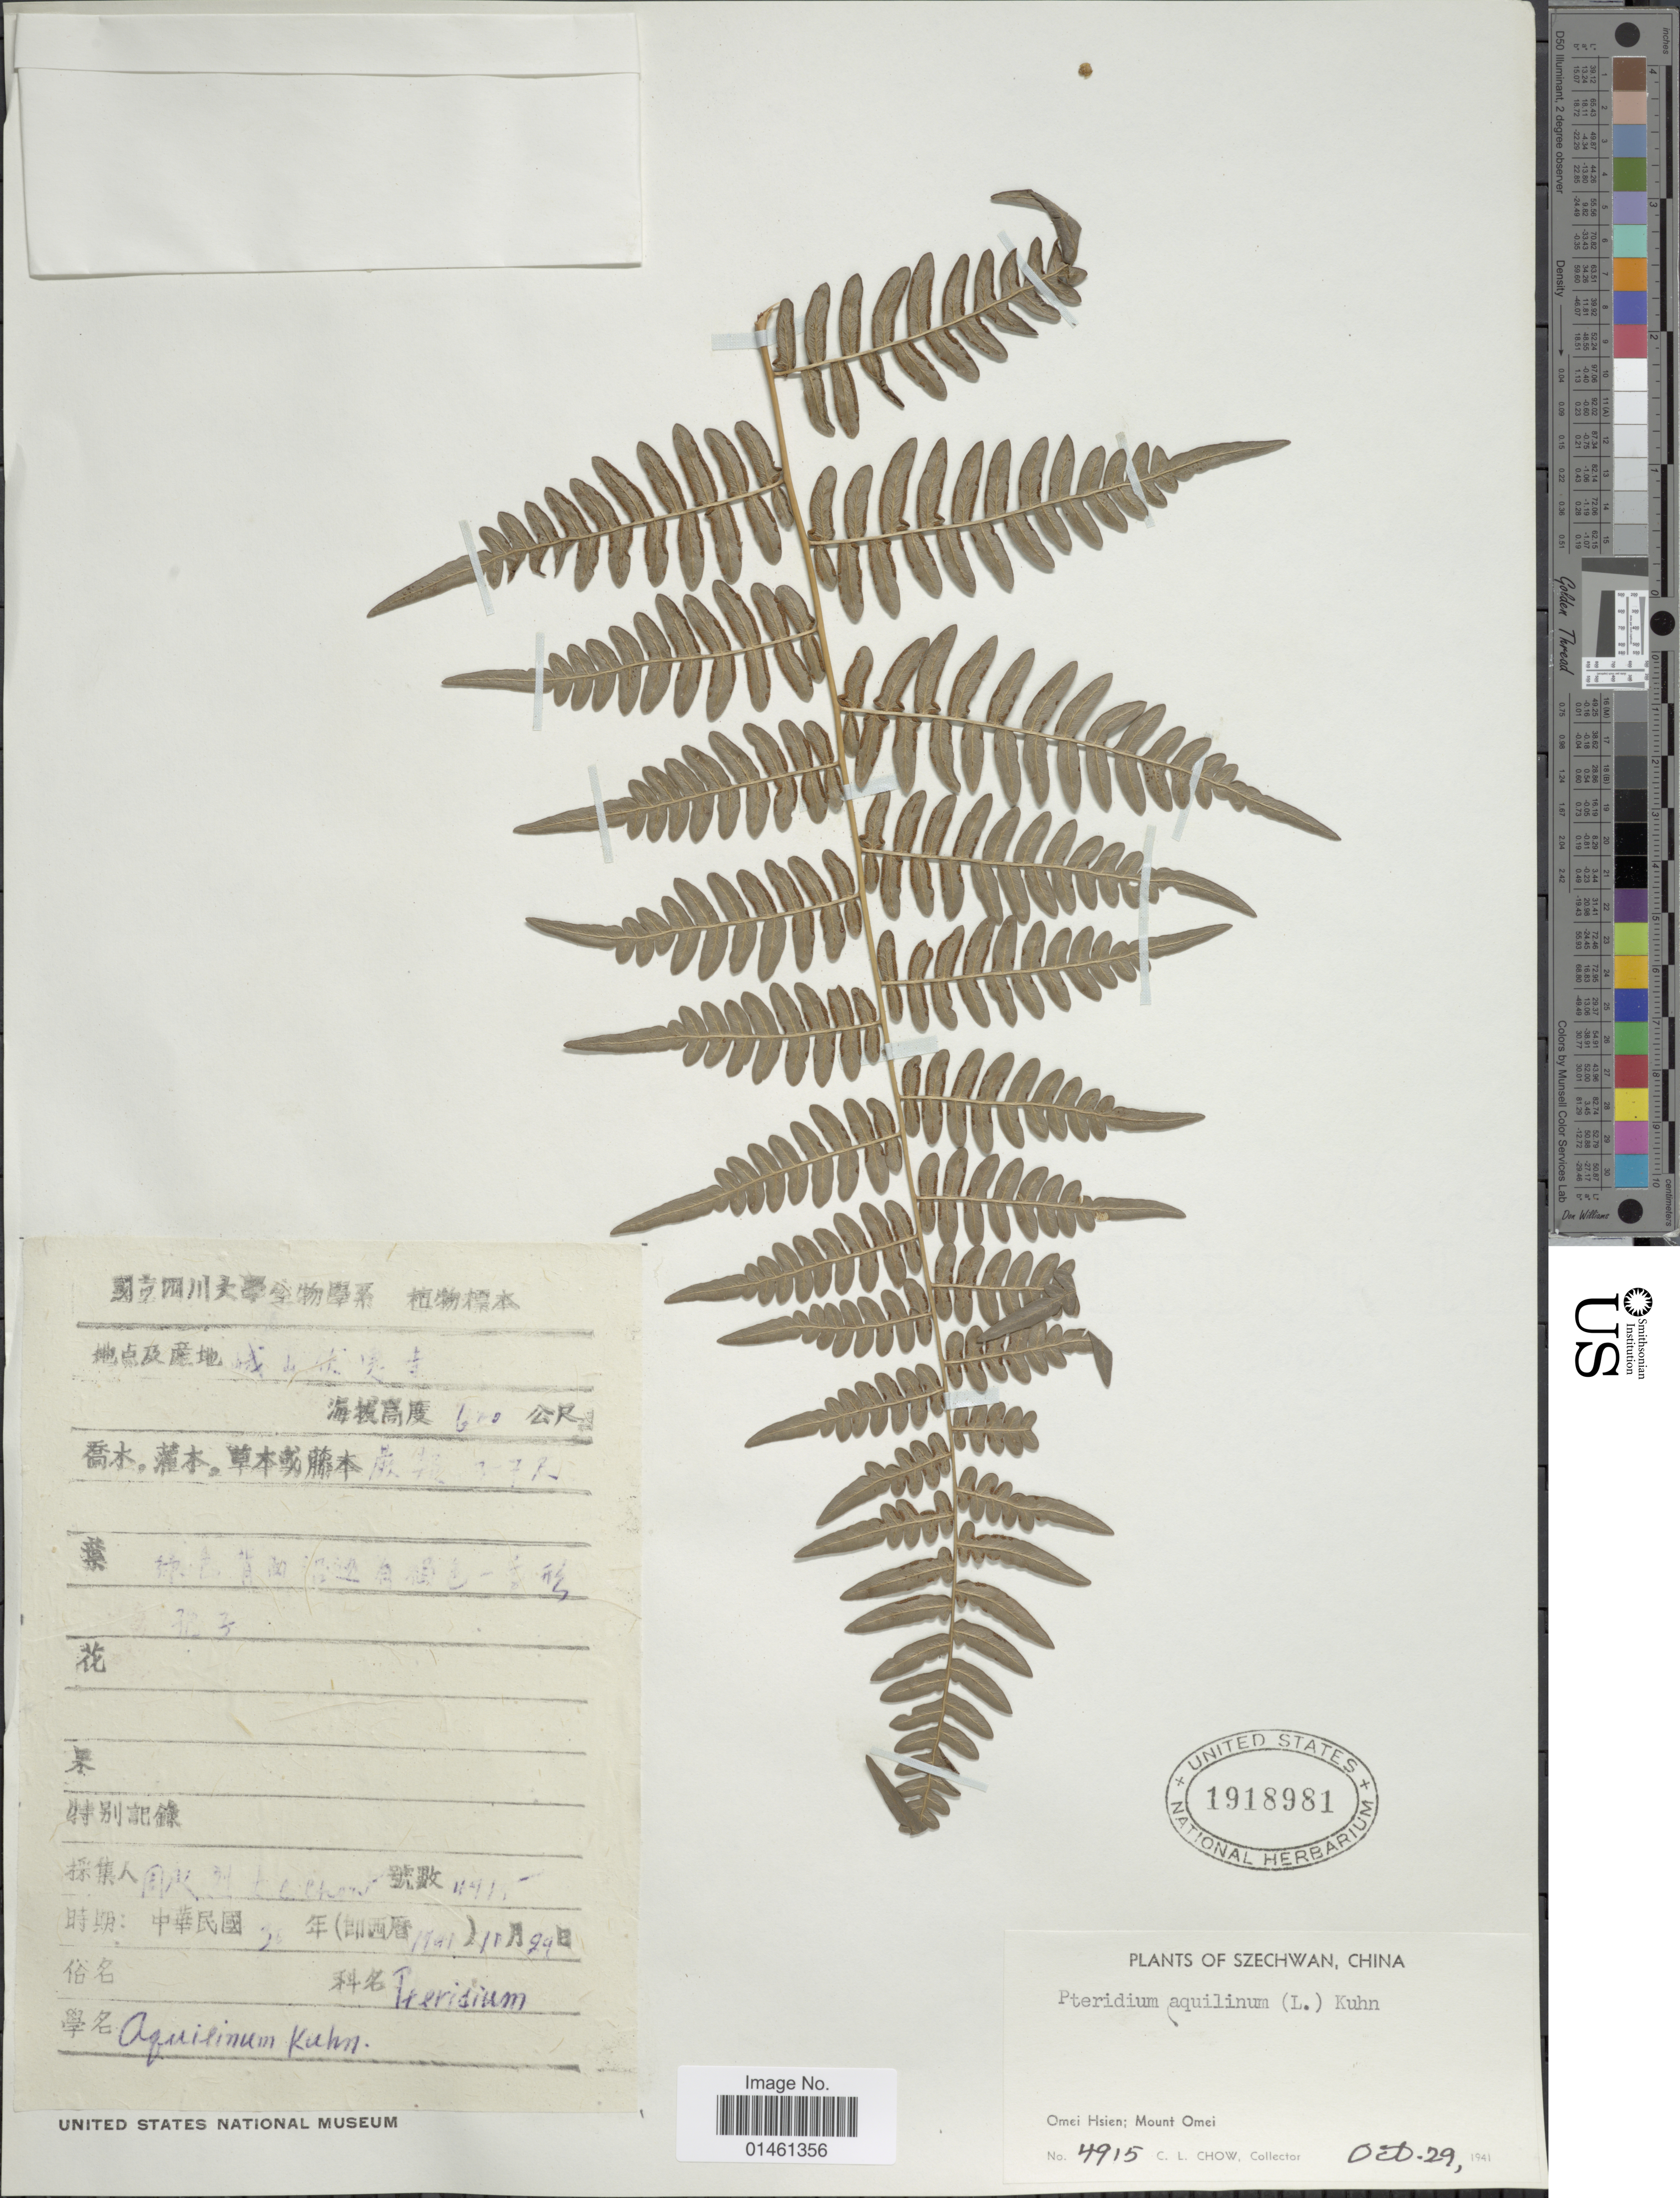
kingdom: Plantae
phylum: Tracheophyta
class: Polypodiopsida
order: Polypodiales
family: Dennstaedtiaceae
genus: Pteridium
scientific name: Pteridium aquilinum var. latiusculum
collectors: C. Chow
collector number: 4915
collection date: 1941-10-29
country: China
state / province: Sichuan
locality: Szechwan, Omei Hsien, Mount Omei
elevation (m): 600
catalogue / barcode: US 1918981